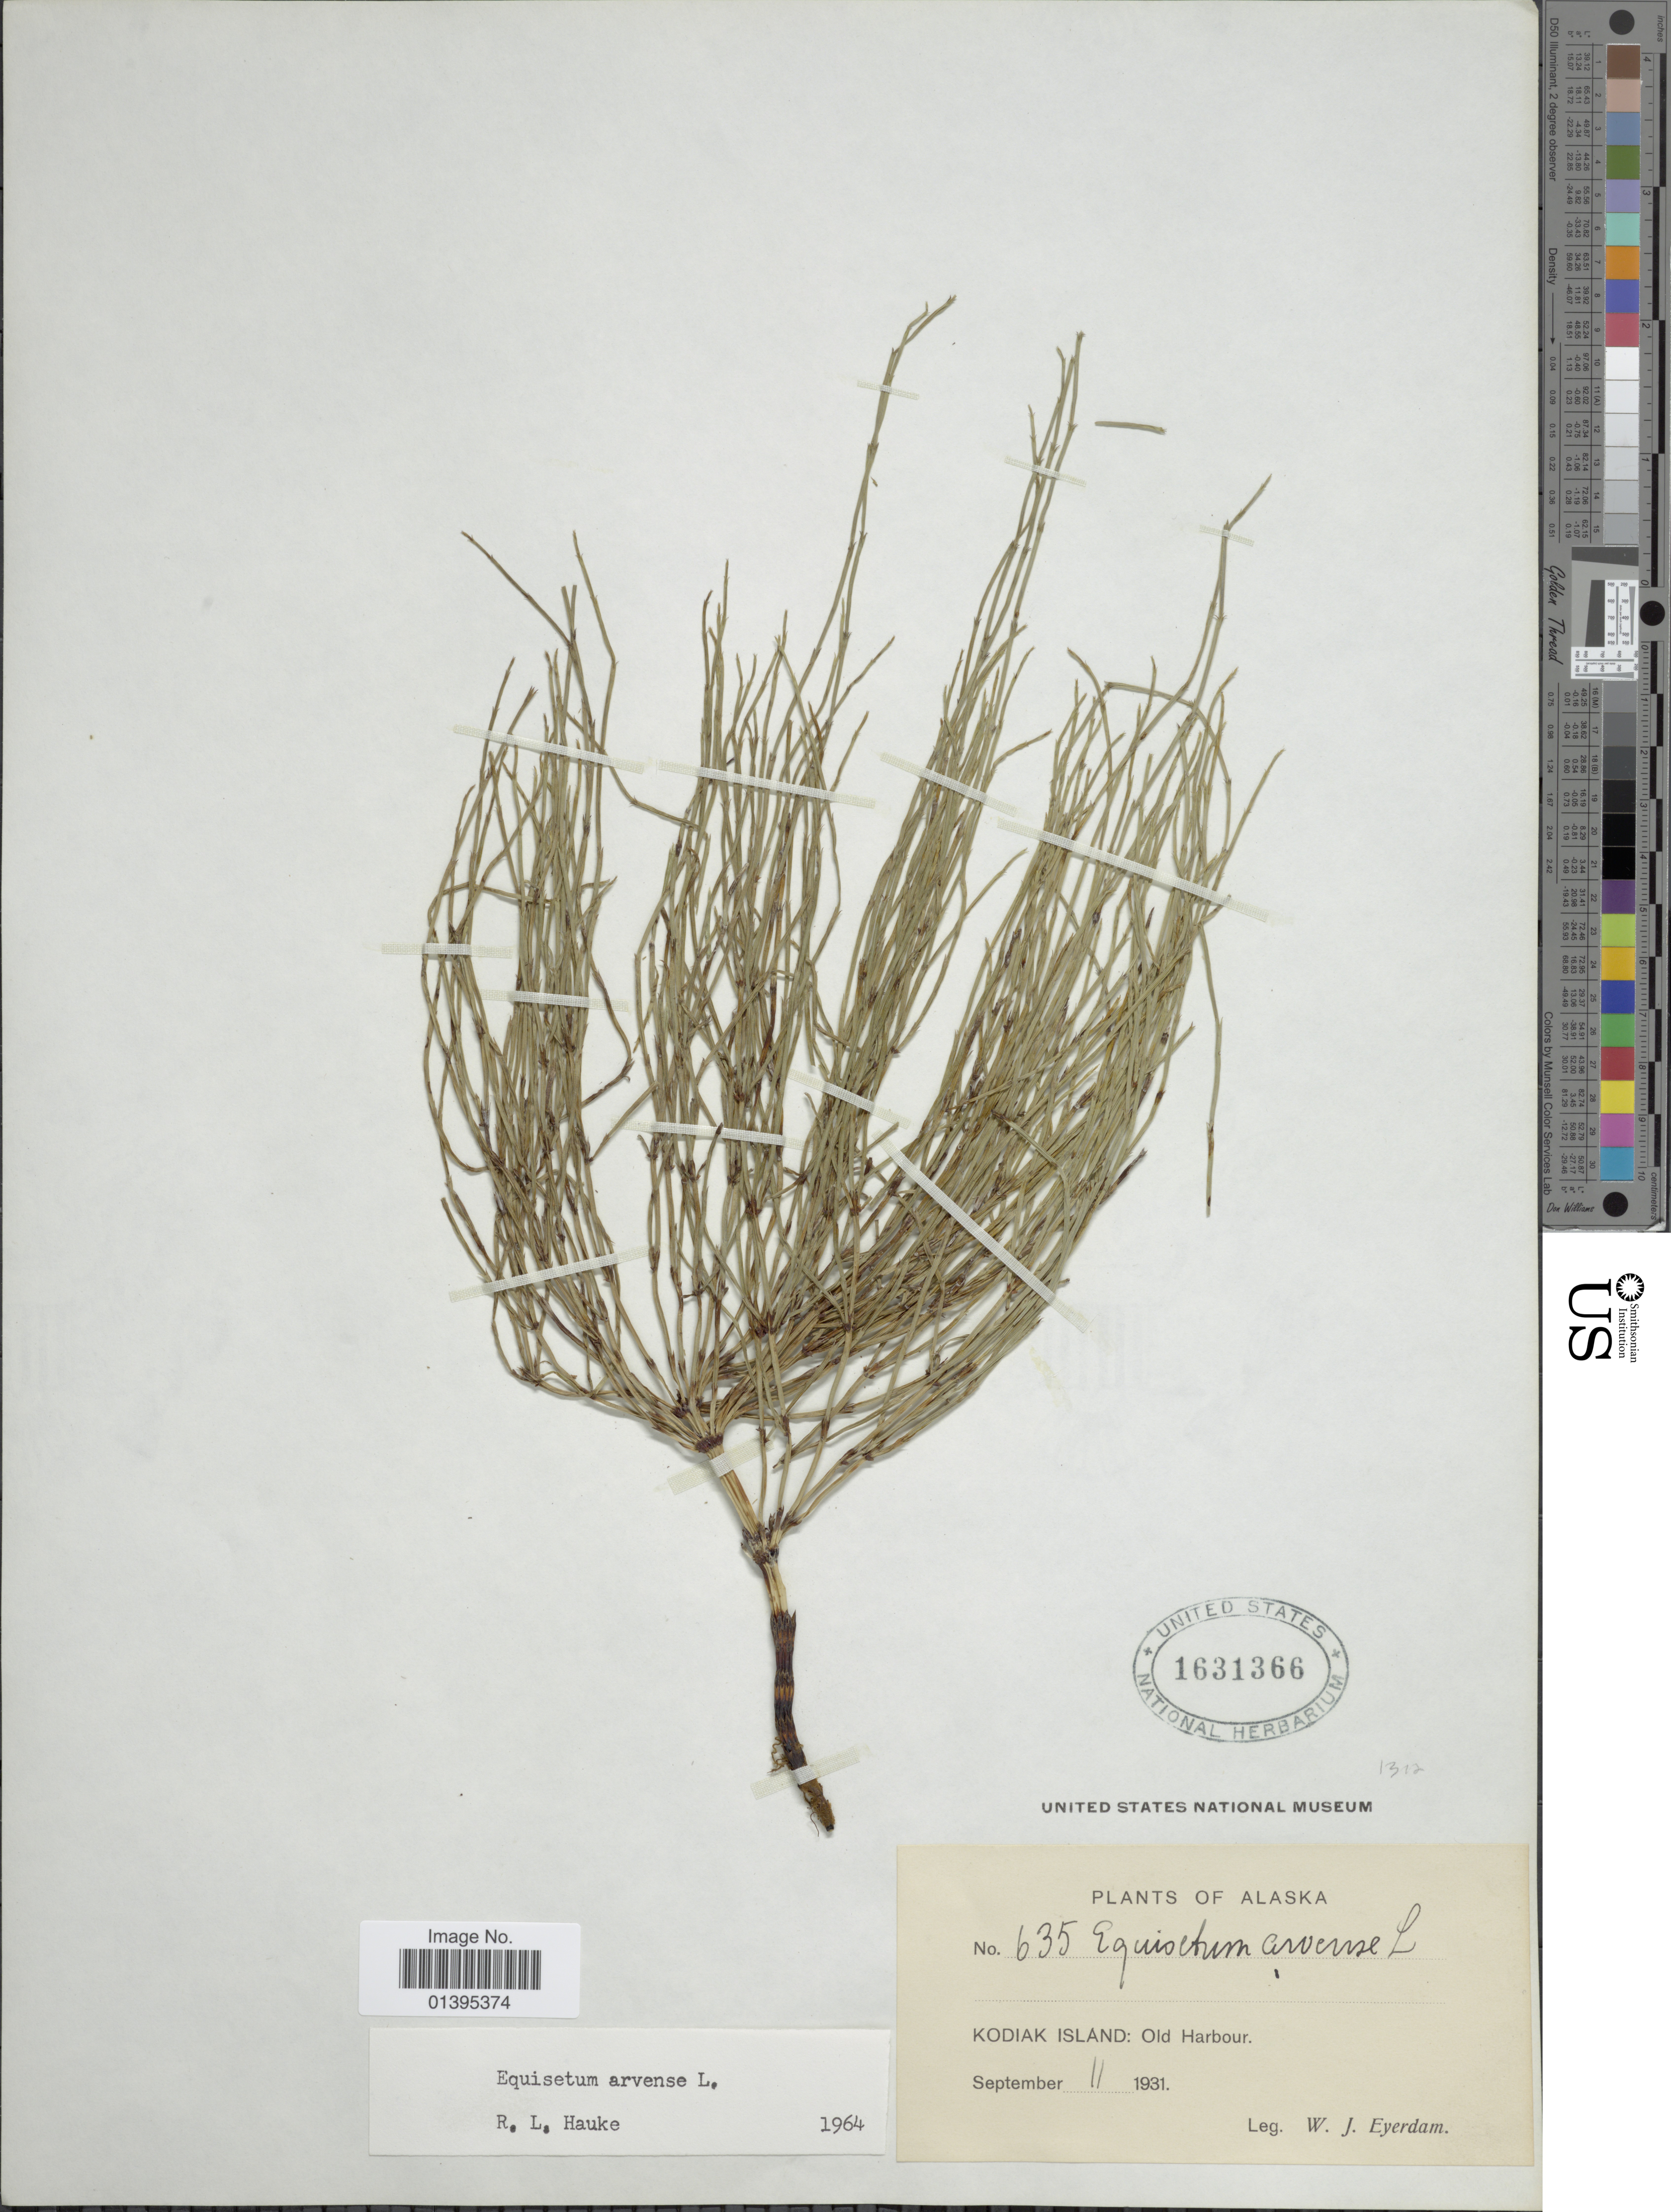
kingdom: Plantae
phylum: Tracheophyta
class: Polypodiopsida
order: Equisetales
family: Equisetaceae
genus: Equisetum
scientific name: Equisetum arvense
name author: L.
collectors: W. J. Eyerdam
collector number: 635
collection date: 1931-09-11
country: United States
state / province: Alaska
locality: Kodiak Island: Old Harbour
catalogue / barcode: US 1631366